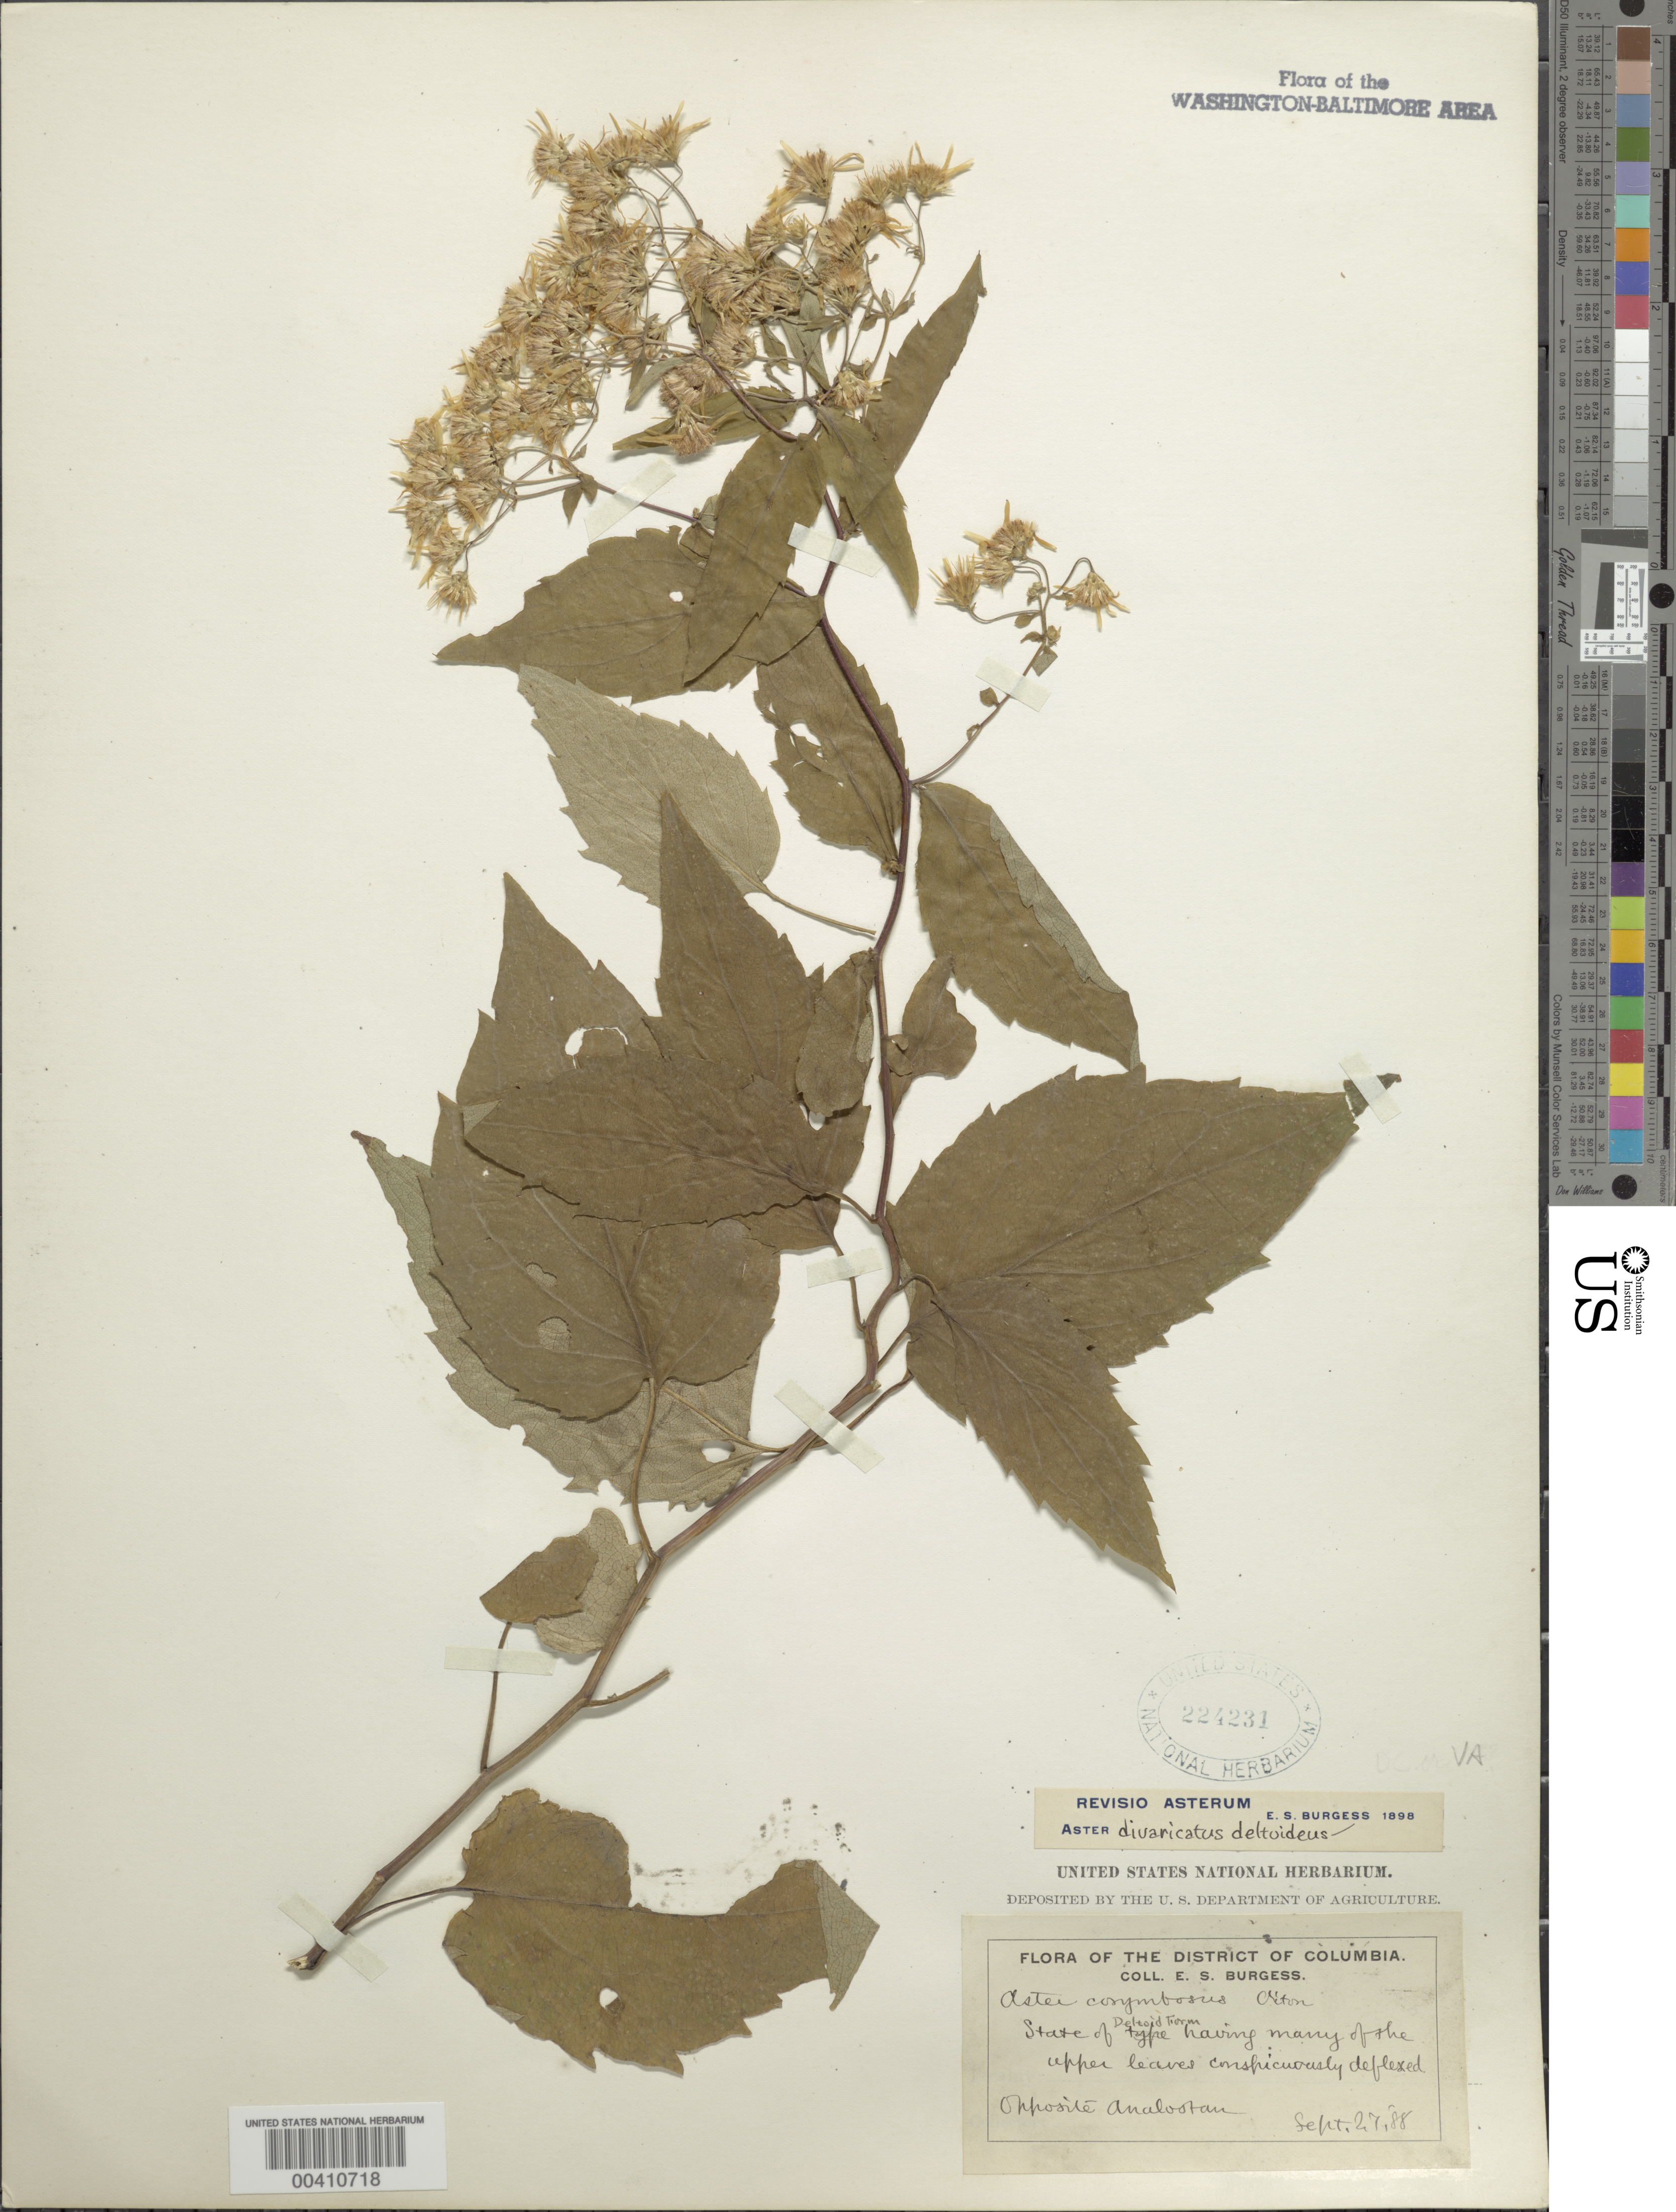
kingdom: Plantae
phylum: Tracheophyta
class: Magnoliopsida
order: Asterales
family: Asteraceae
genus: Eurybia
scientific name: Eurybia divaricata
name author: (L.) G.L. Nesom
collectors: E. Burgess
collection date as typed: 27 Sep 1888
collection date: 1888-09-27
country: United States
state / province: District of Columbia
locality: opposite Roosevelt Island (Analostan)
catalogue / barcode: US 224231